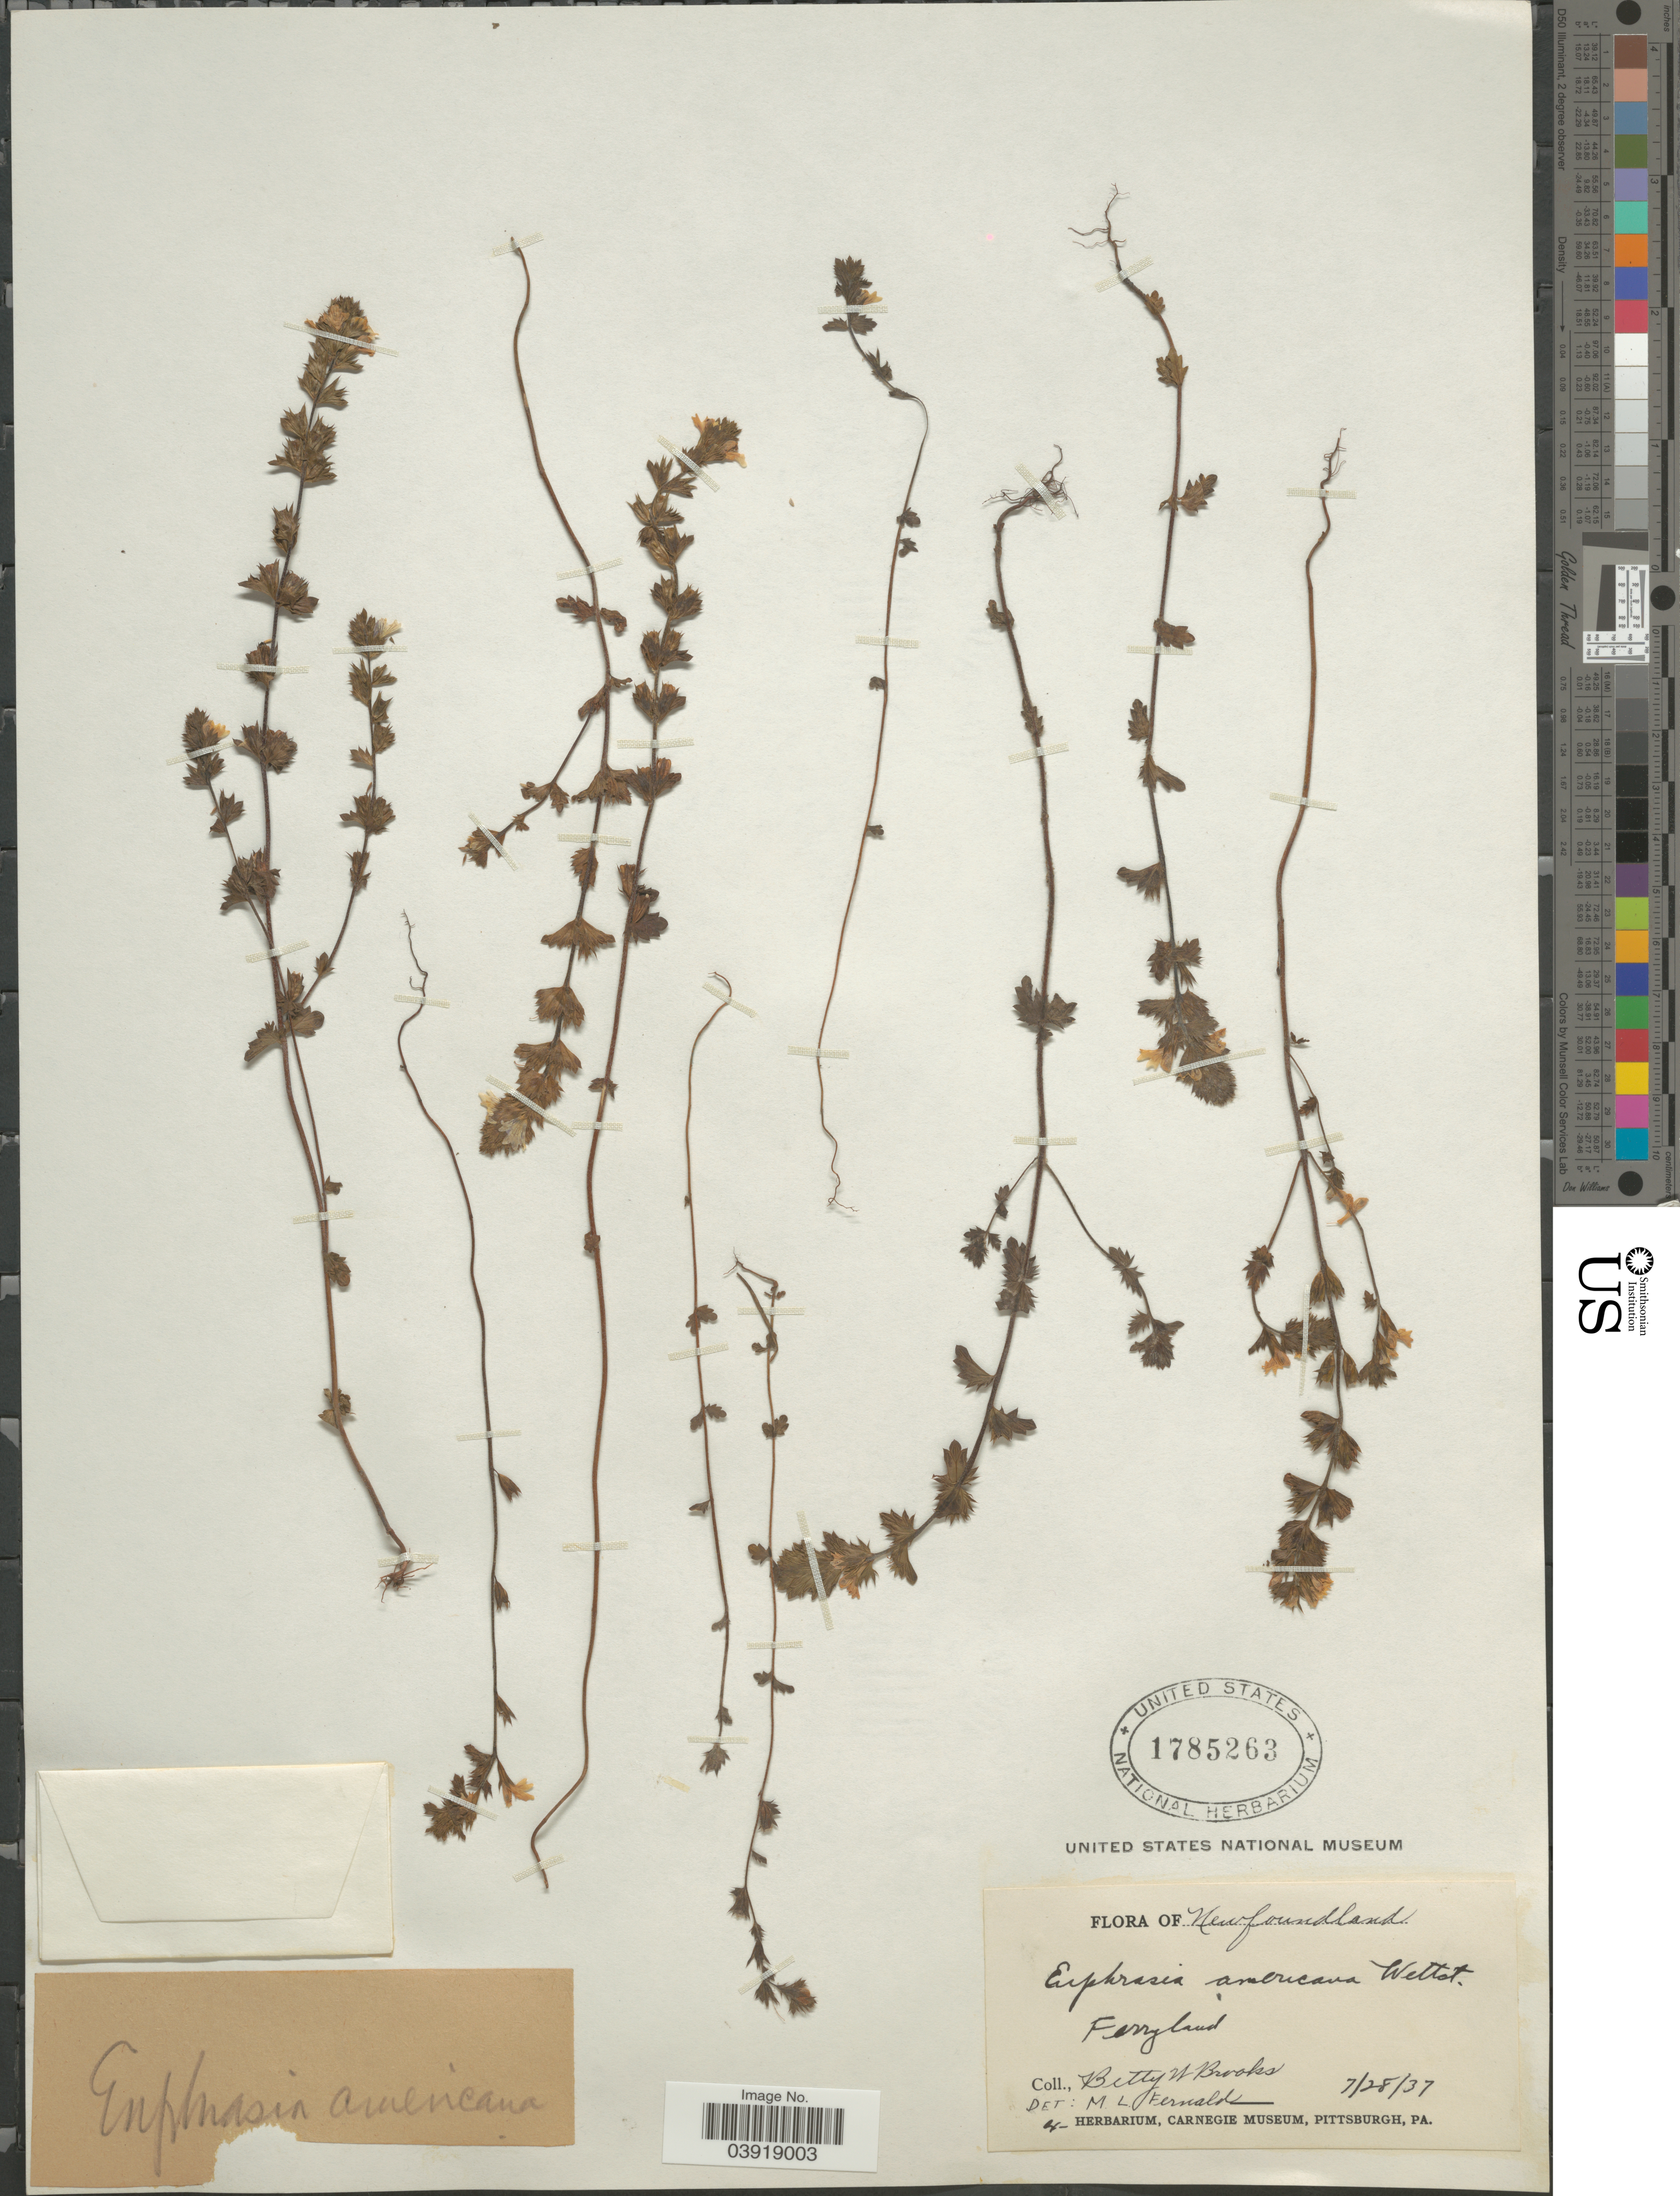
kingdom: Plantae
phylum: Tracheophyta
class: Magnoliopsida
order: Lamiales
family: Orobanchaceae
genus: Euphrasia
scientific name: Euphrasia americana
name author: Wettst.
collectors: B. Brooks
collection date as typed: Transcribed d/m/y: 28/7/37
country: Canada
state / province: Newfoundland and Labrador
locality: Ferryland.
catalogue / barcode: US 1785263